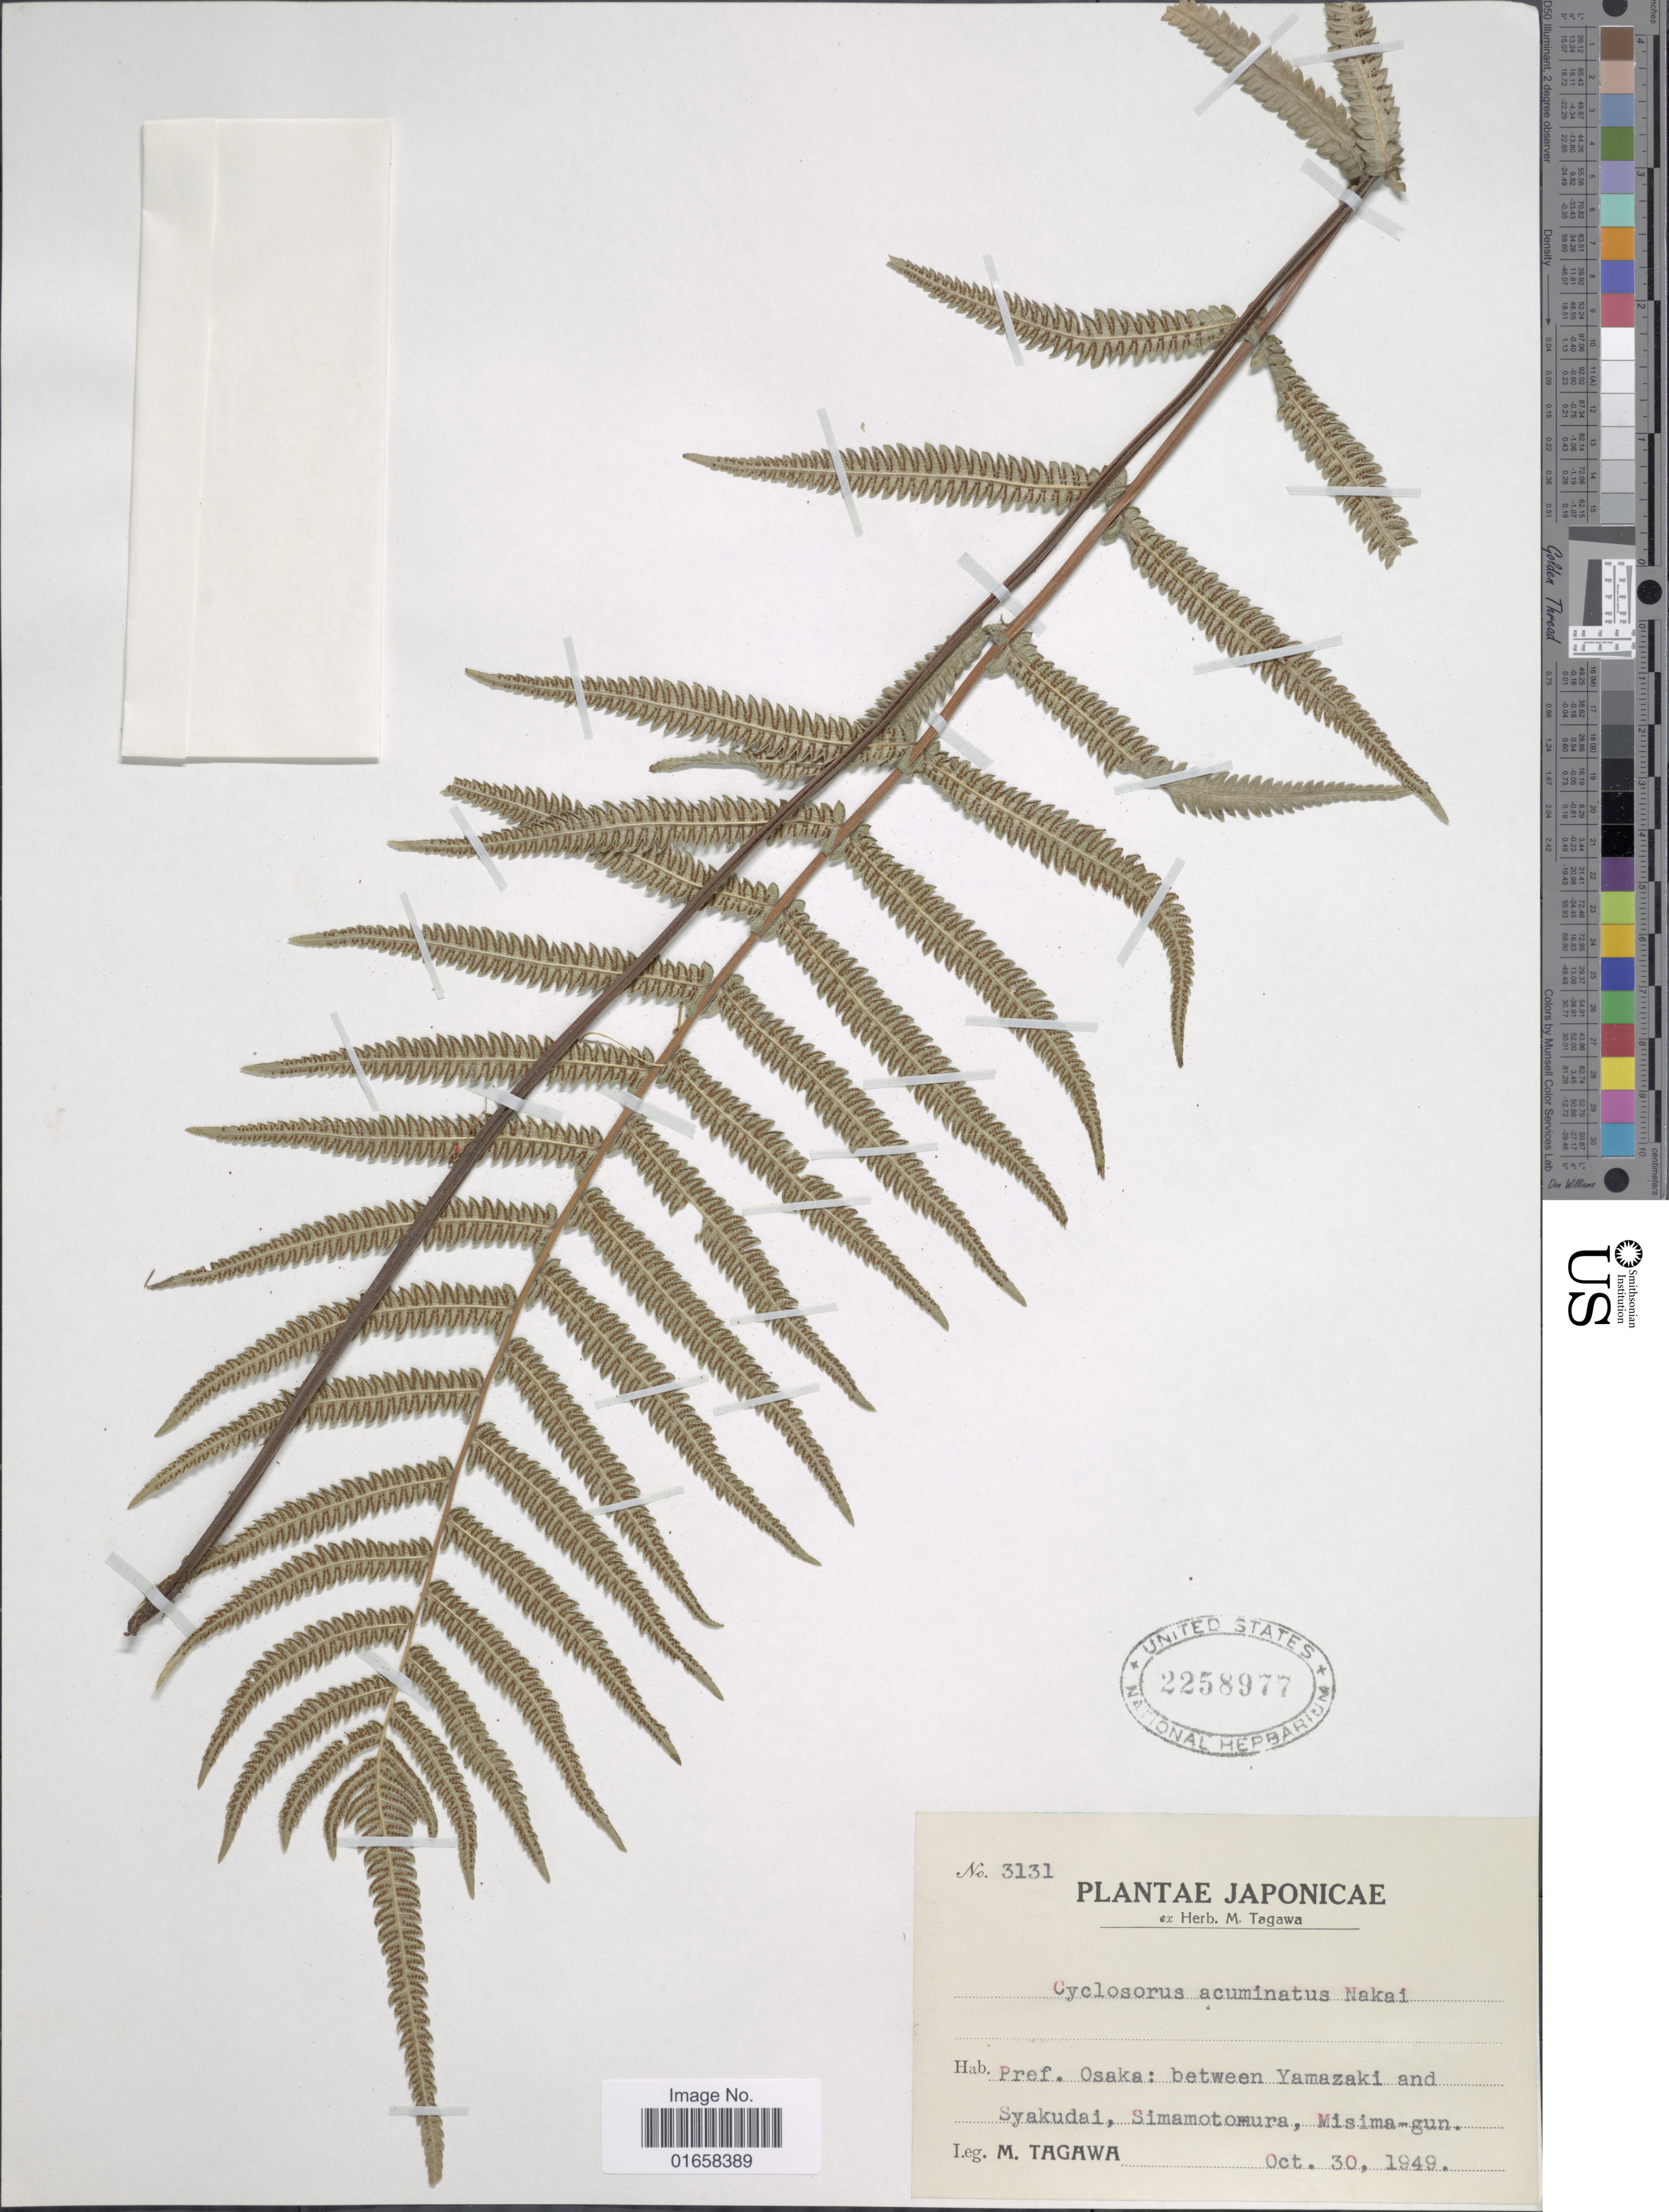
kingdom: Plantae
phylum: Tracheophyta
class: Polypodiopsida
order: Polypodiales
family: Thelypteridaceae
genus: Christella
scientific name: Christella acuminata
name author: (Houtt.) H. Lév.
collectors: M. Tagawa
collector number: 3131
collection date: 1949-10-30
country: Japan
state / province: Osaka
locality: Pref. Osaka: between Yamazaki and Syakudai, Simamotomura, Misima-gun.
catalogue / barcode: US 2258977